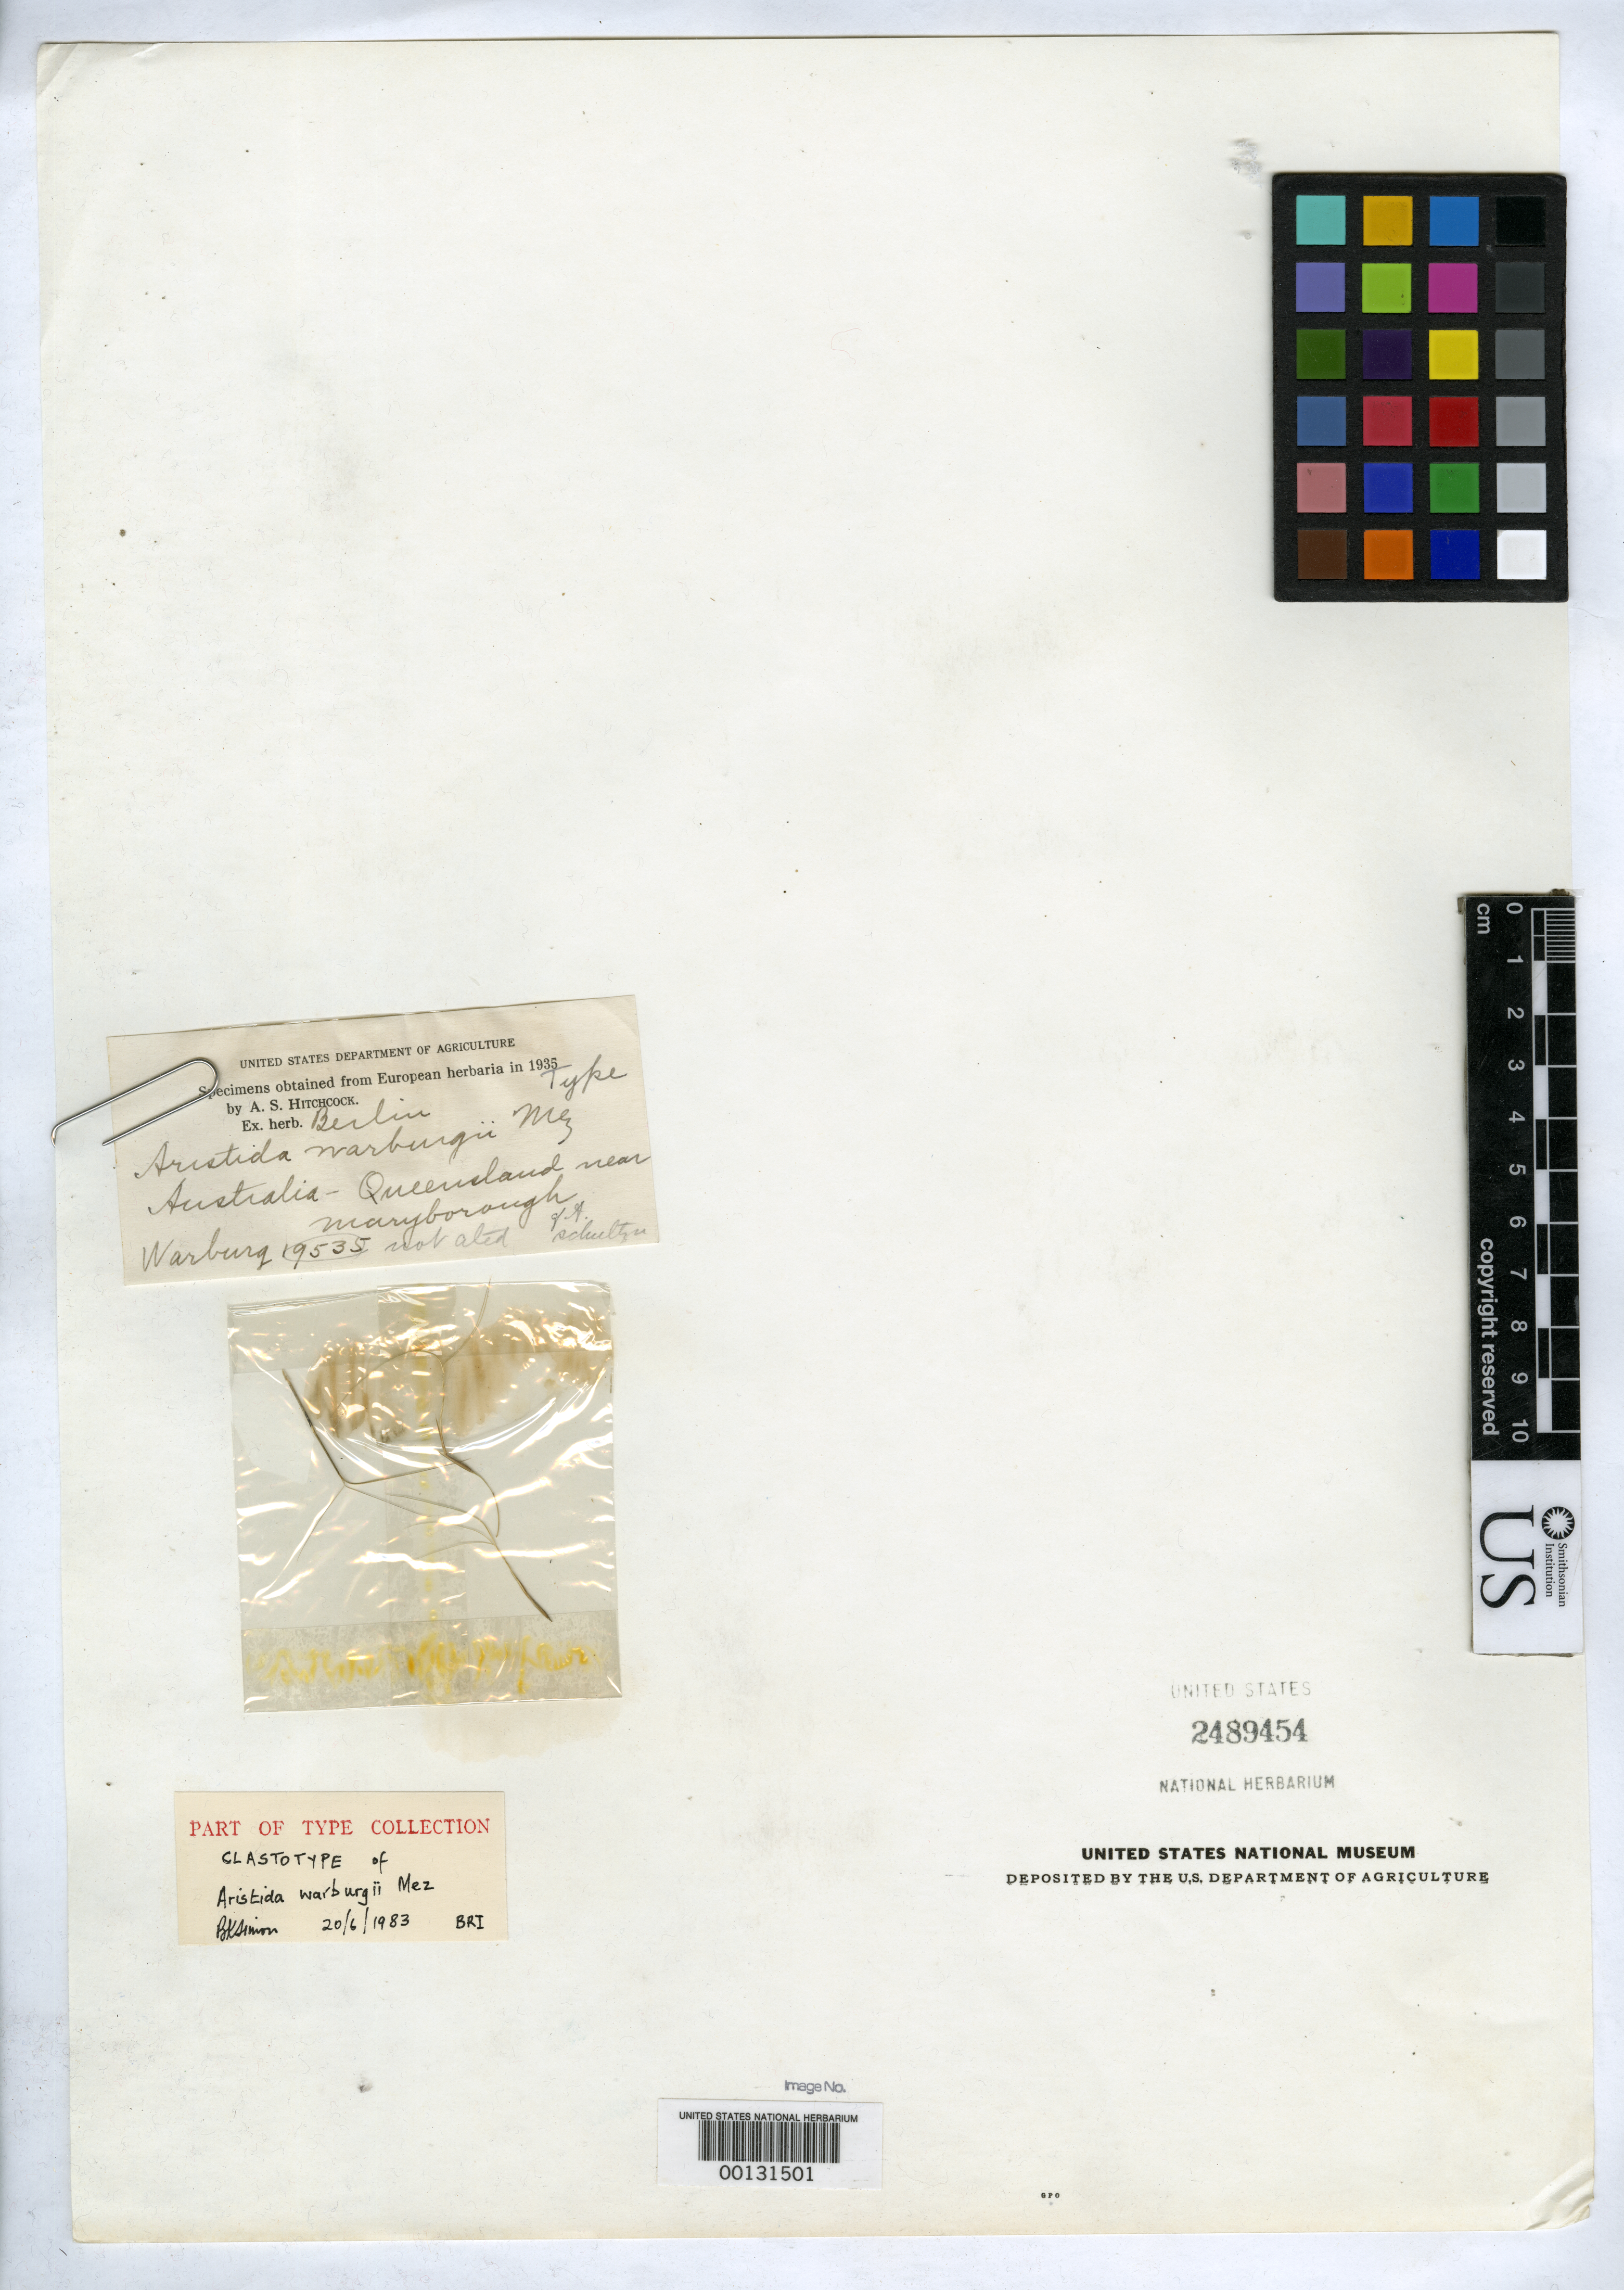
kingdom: Plantae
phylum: Tracheophyta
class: Liliopsida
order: Poales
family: Poaceae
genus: Aristida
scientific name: Aristida warburgii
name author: Mez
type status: Type Fragment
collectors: O. Warburg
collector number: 9535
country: Australia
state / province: Queensland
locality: Near Maryborough.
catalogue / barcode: US 2489454